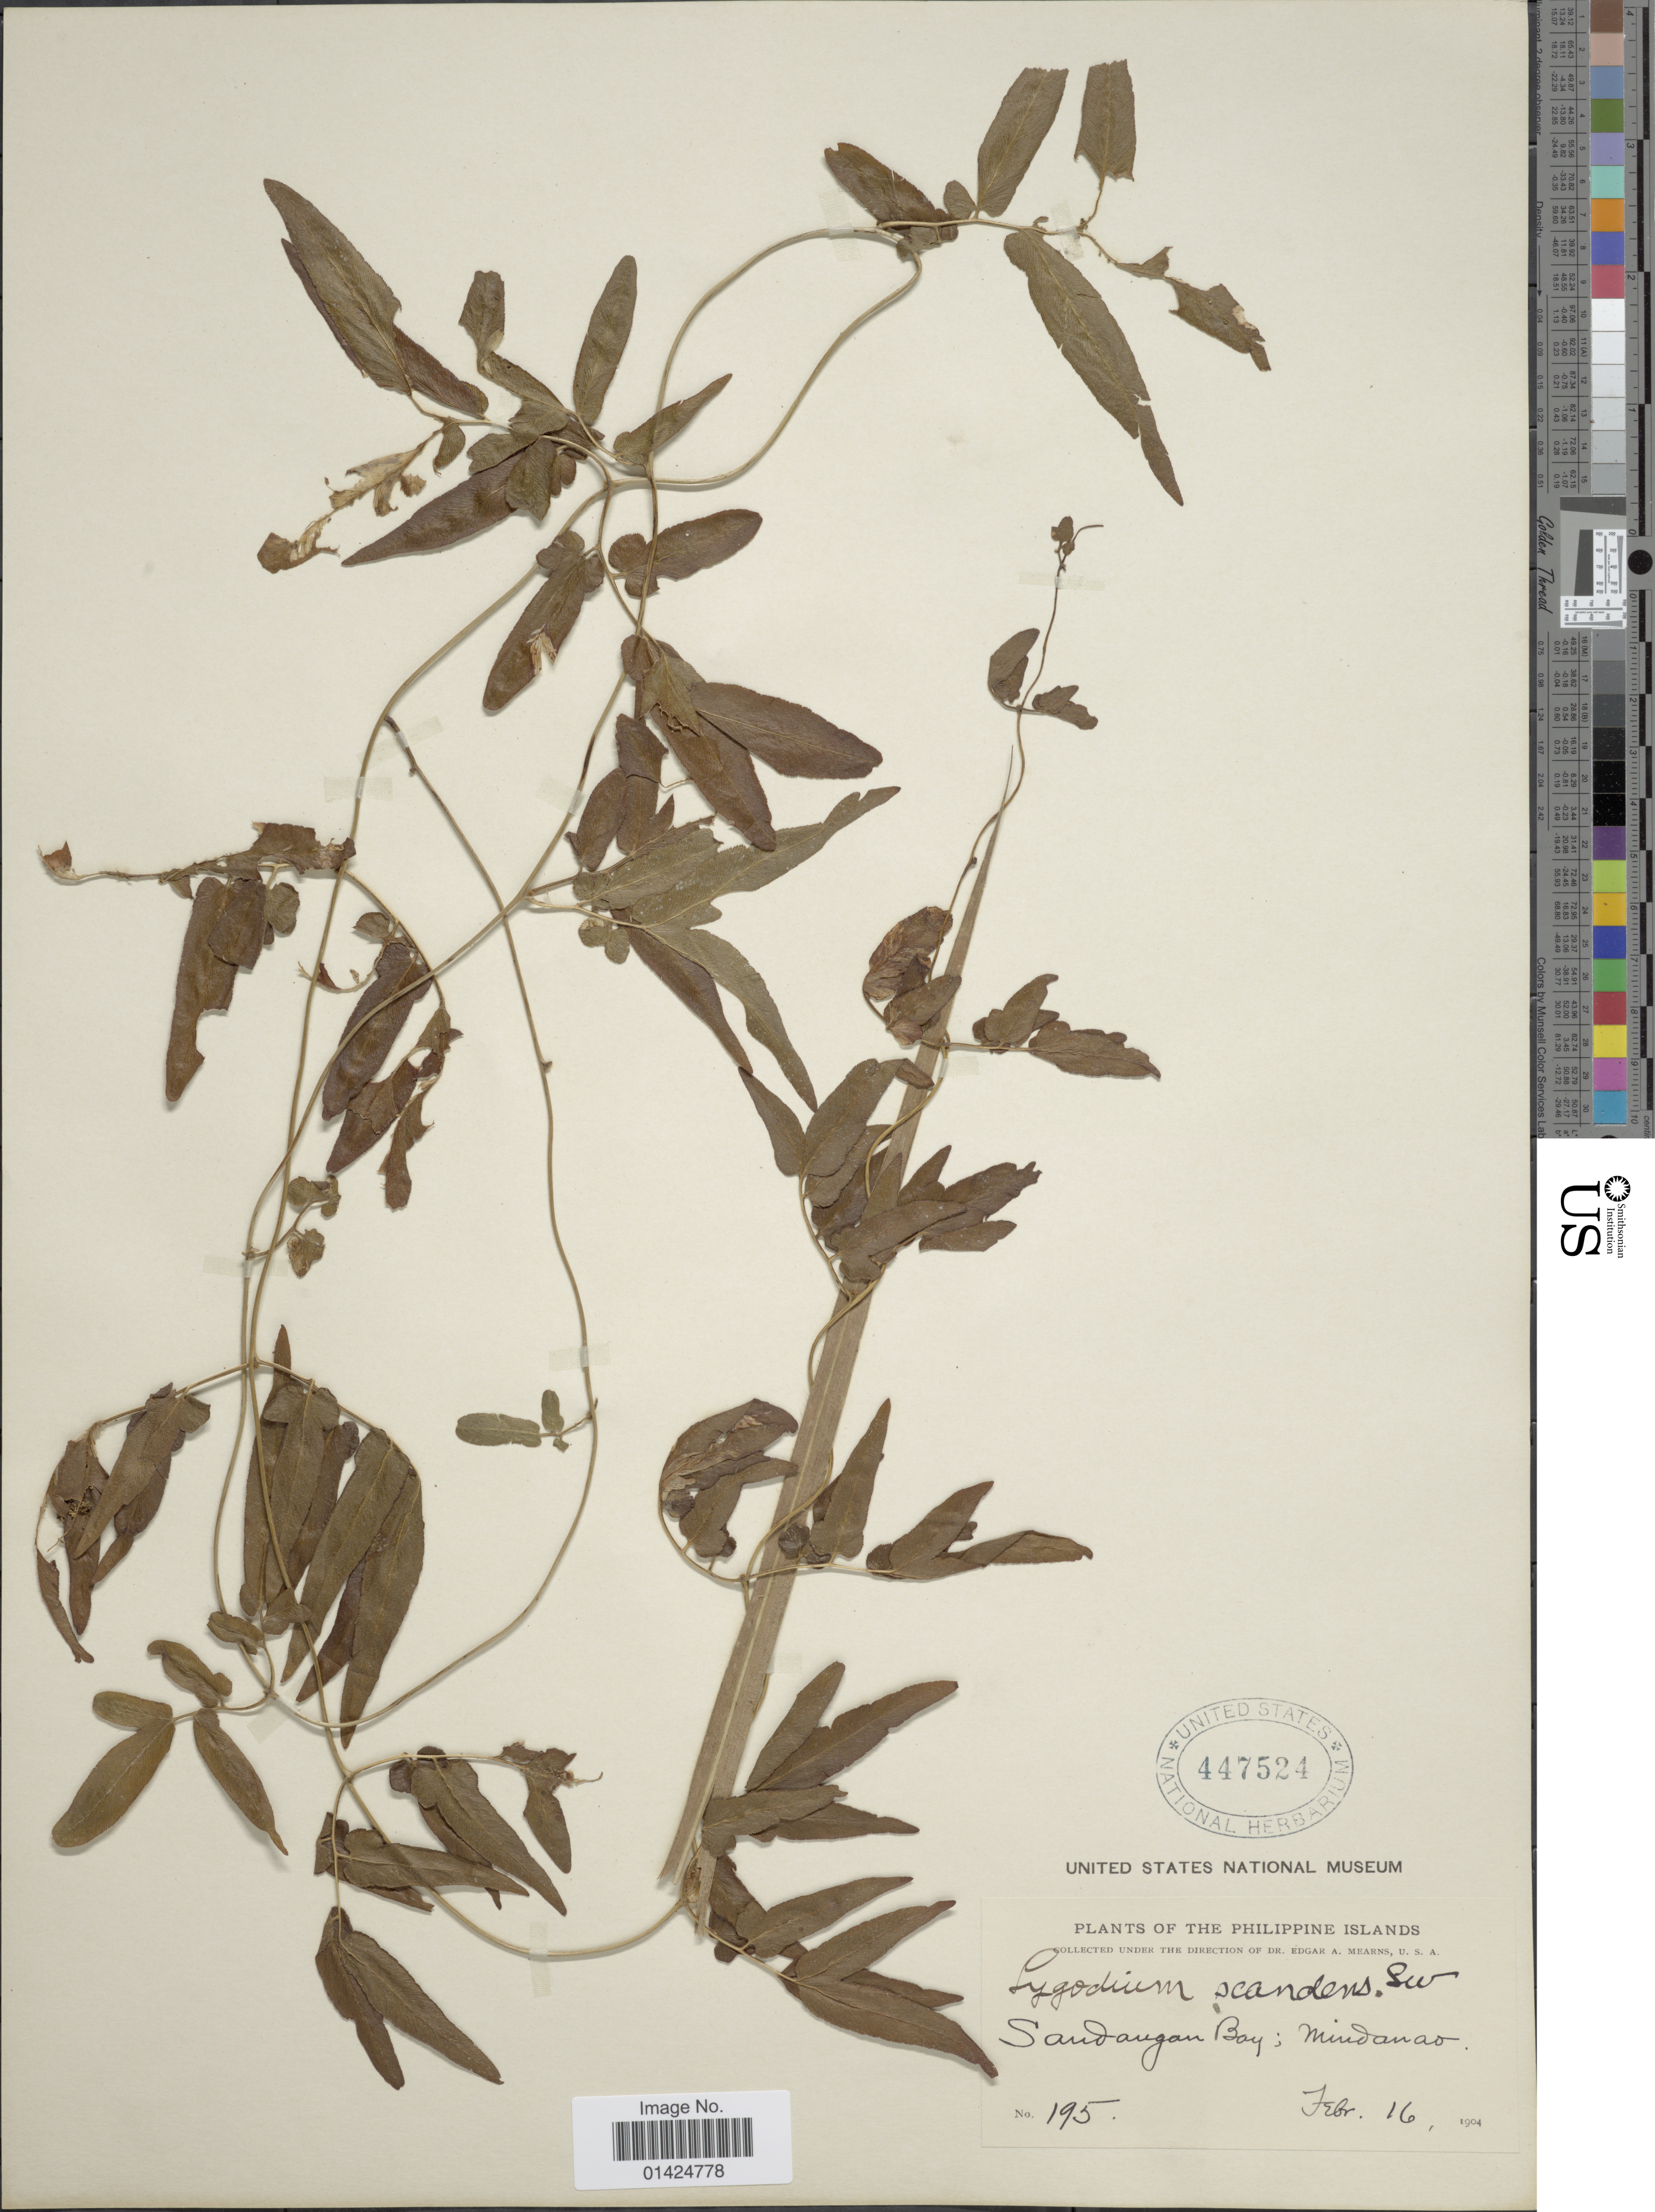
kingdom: Plantae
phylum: Tracheophyta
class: Polypodiopsida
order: Schizaeales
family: Lygodiaceae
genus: Lygodium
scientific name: Lygodium flexuosum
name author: Sw.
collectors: E. A. Mearns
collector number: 195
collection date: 1904-02-16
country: Philippines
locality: Sandaugan Bay; Mindanao.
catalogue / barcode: US 447524